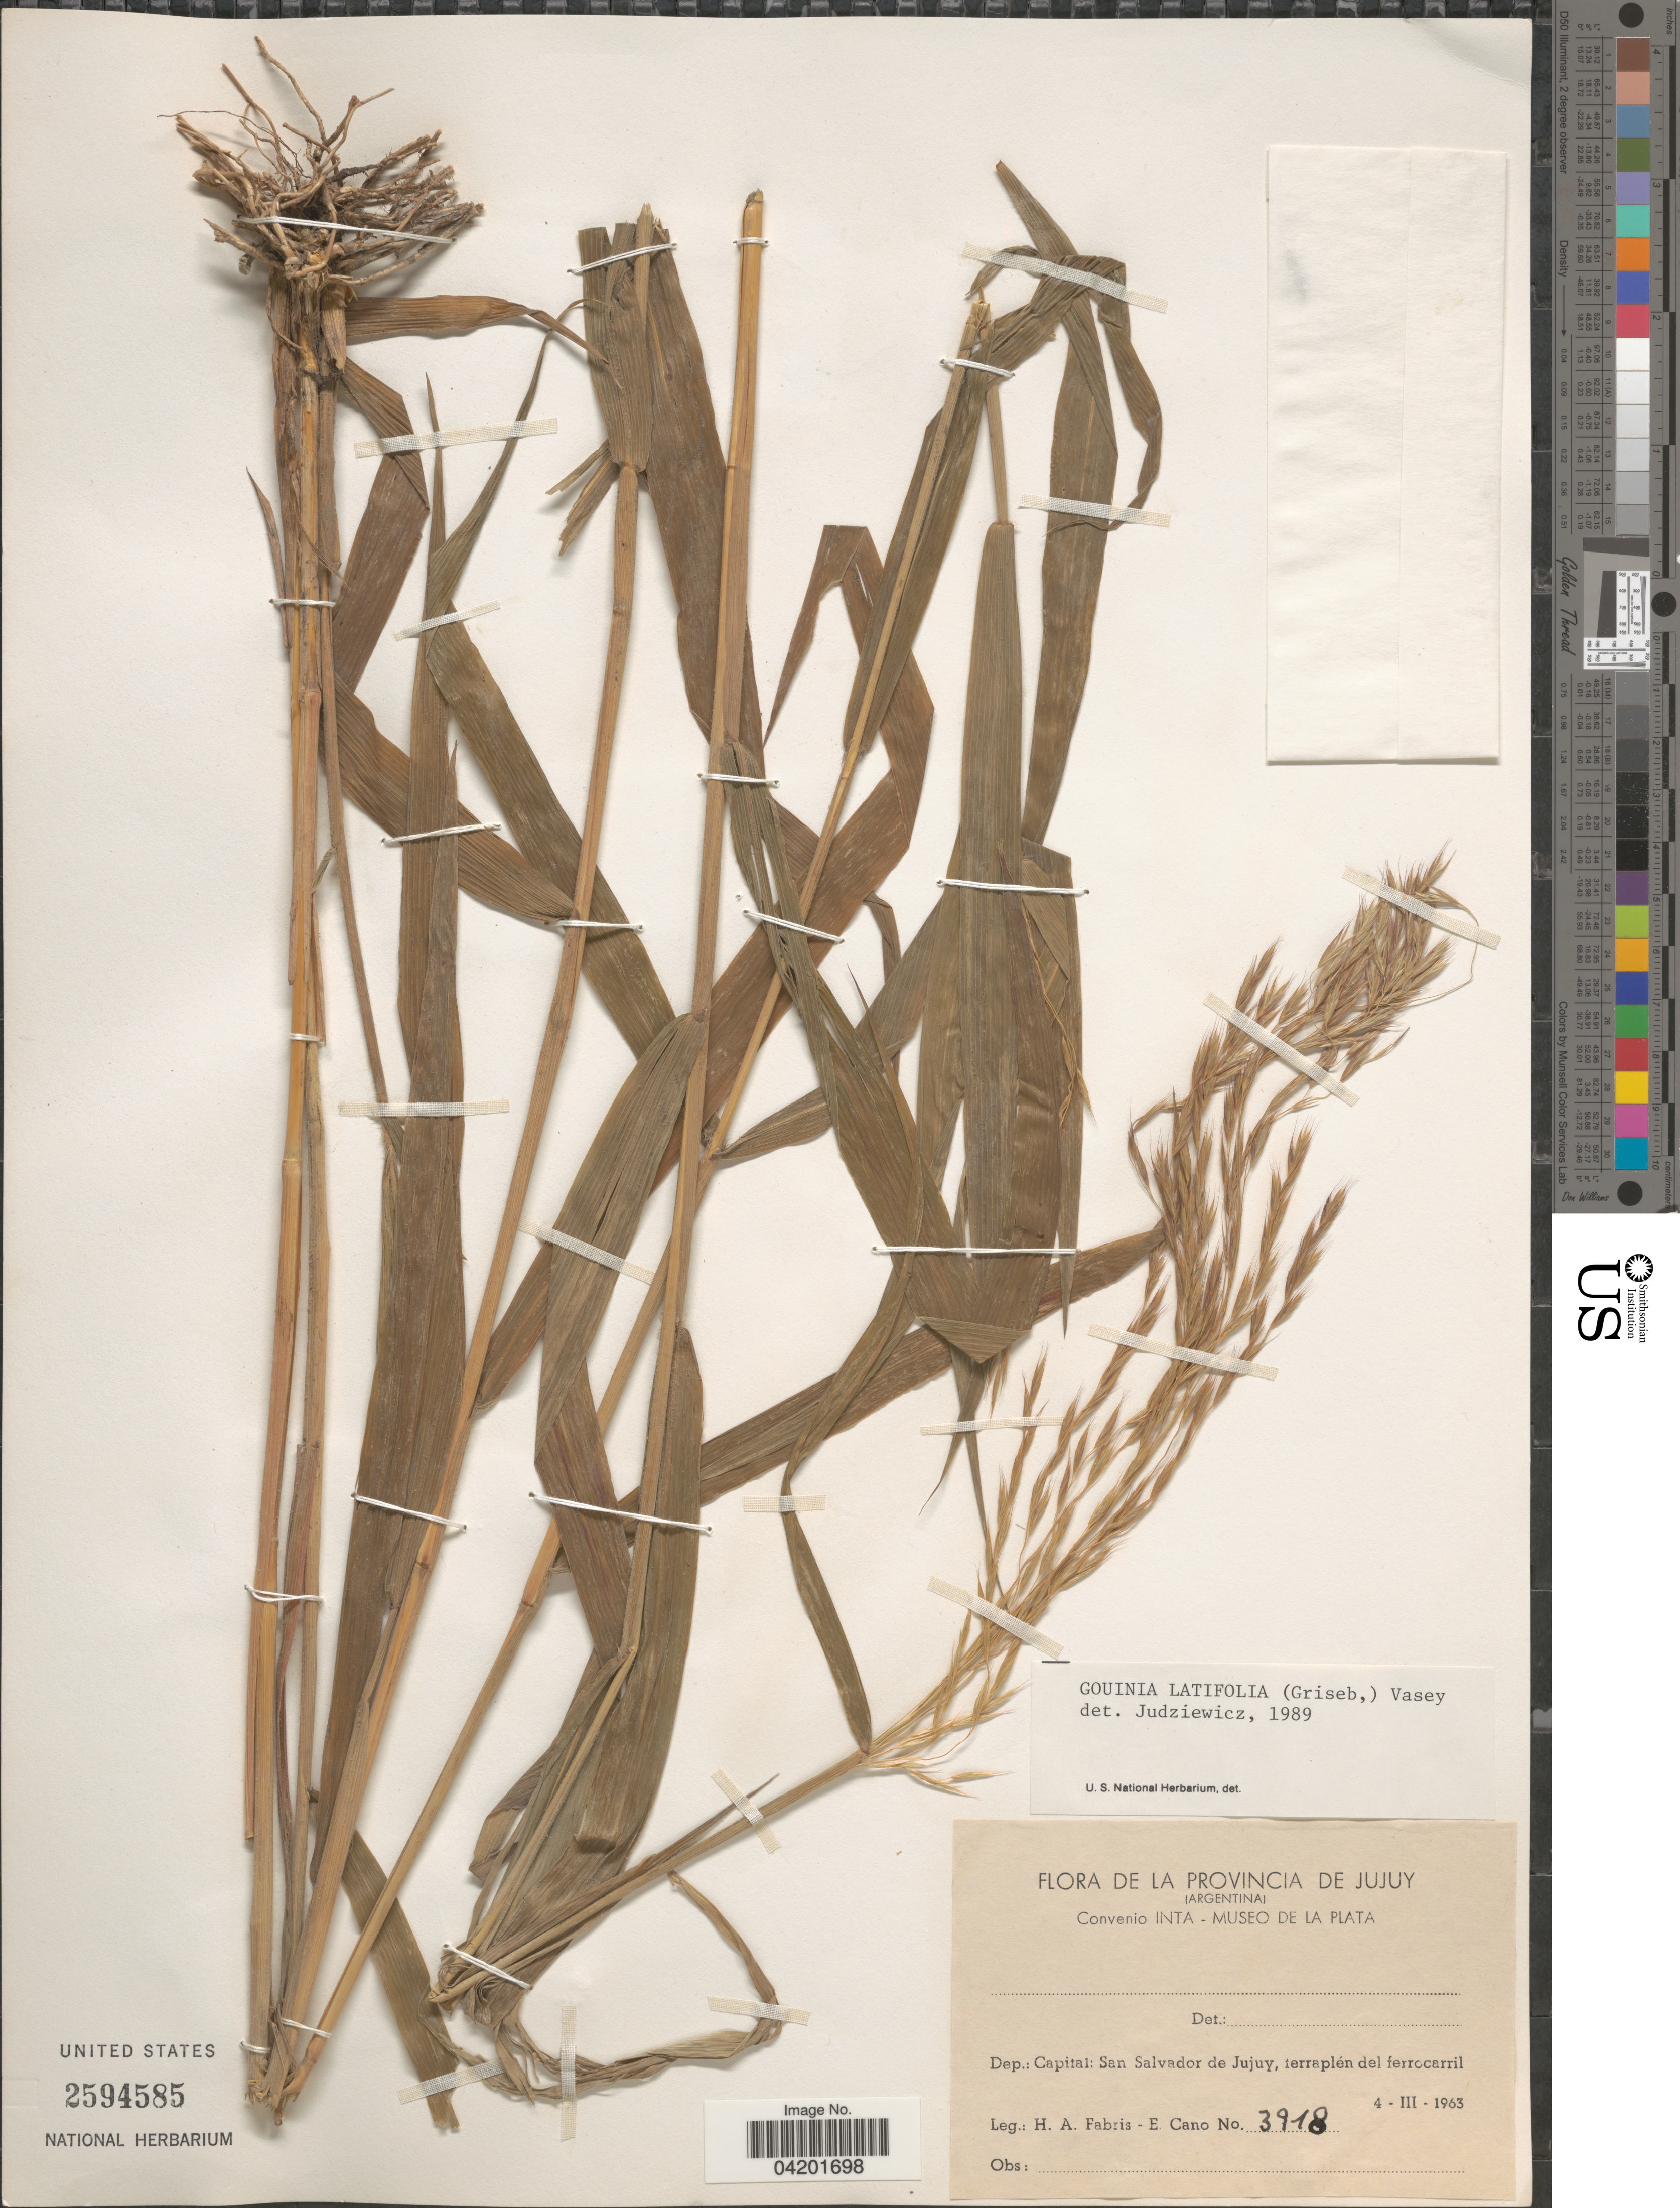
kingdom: Plantae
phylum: Tracheophyta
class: Liliopsida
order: Poales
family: Poaceae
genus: Gouinia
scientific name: Gouinia latifolia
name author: Vasey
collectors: H. A. Fabris & E. Cano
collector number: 3918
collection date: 1963-03-04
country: Argentina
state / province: Jujuy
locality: Dep.: Capital: San Salvador de Jujuy.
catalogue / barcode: US 2594585